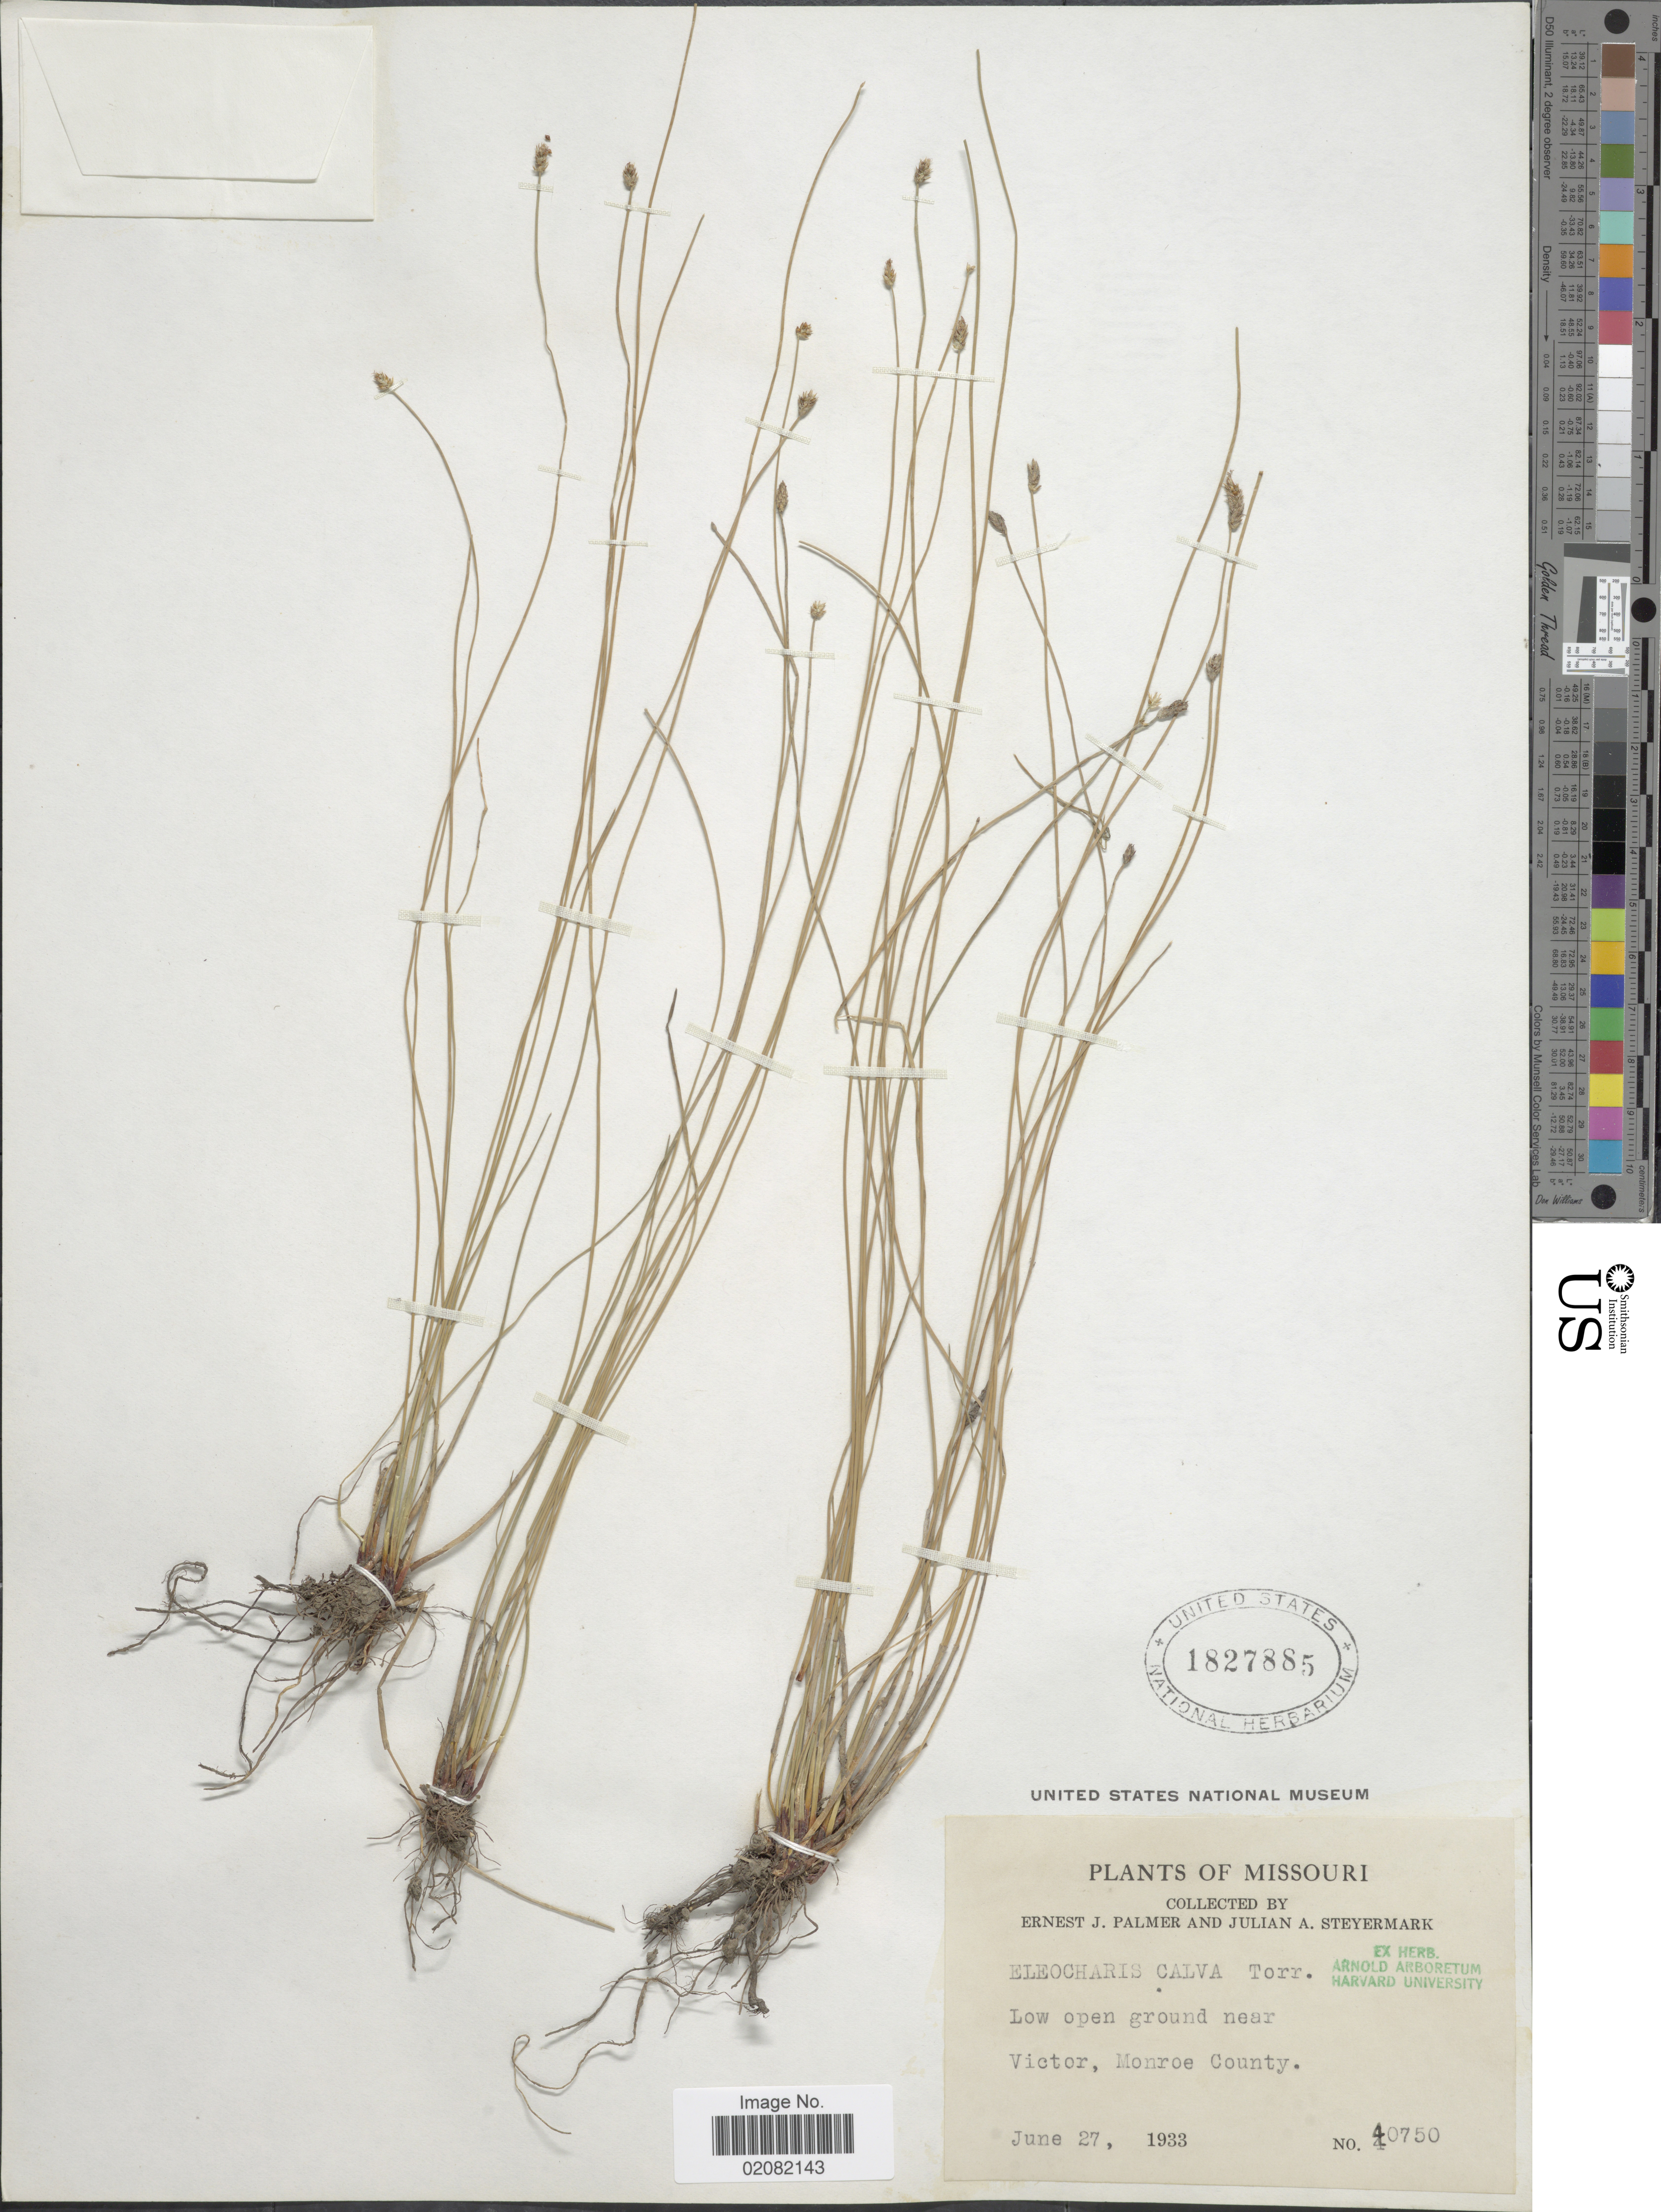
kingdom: Plantae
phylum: Tracheophyta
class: Liliopsida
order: Poales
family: Cyperaceae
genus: Eleocharis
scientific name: Eleocharis erythropoda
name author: Steud.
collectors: E. J. Palmer & J. Steyermark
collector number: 40750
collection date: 1933-06-27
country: United States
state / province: Missouri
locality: Low open ground near Victor, Monroe County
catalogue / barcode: US 1827885